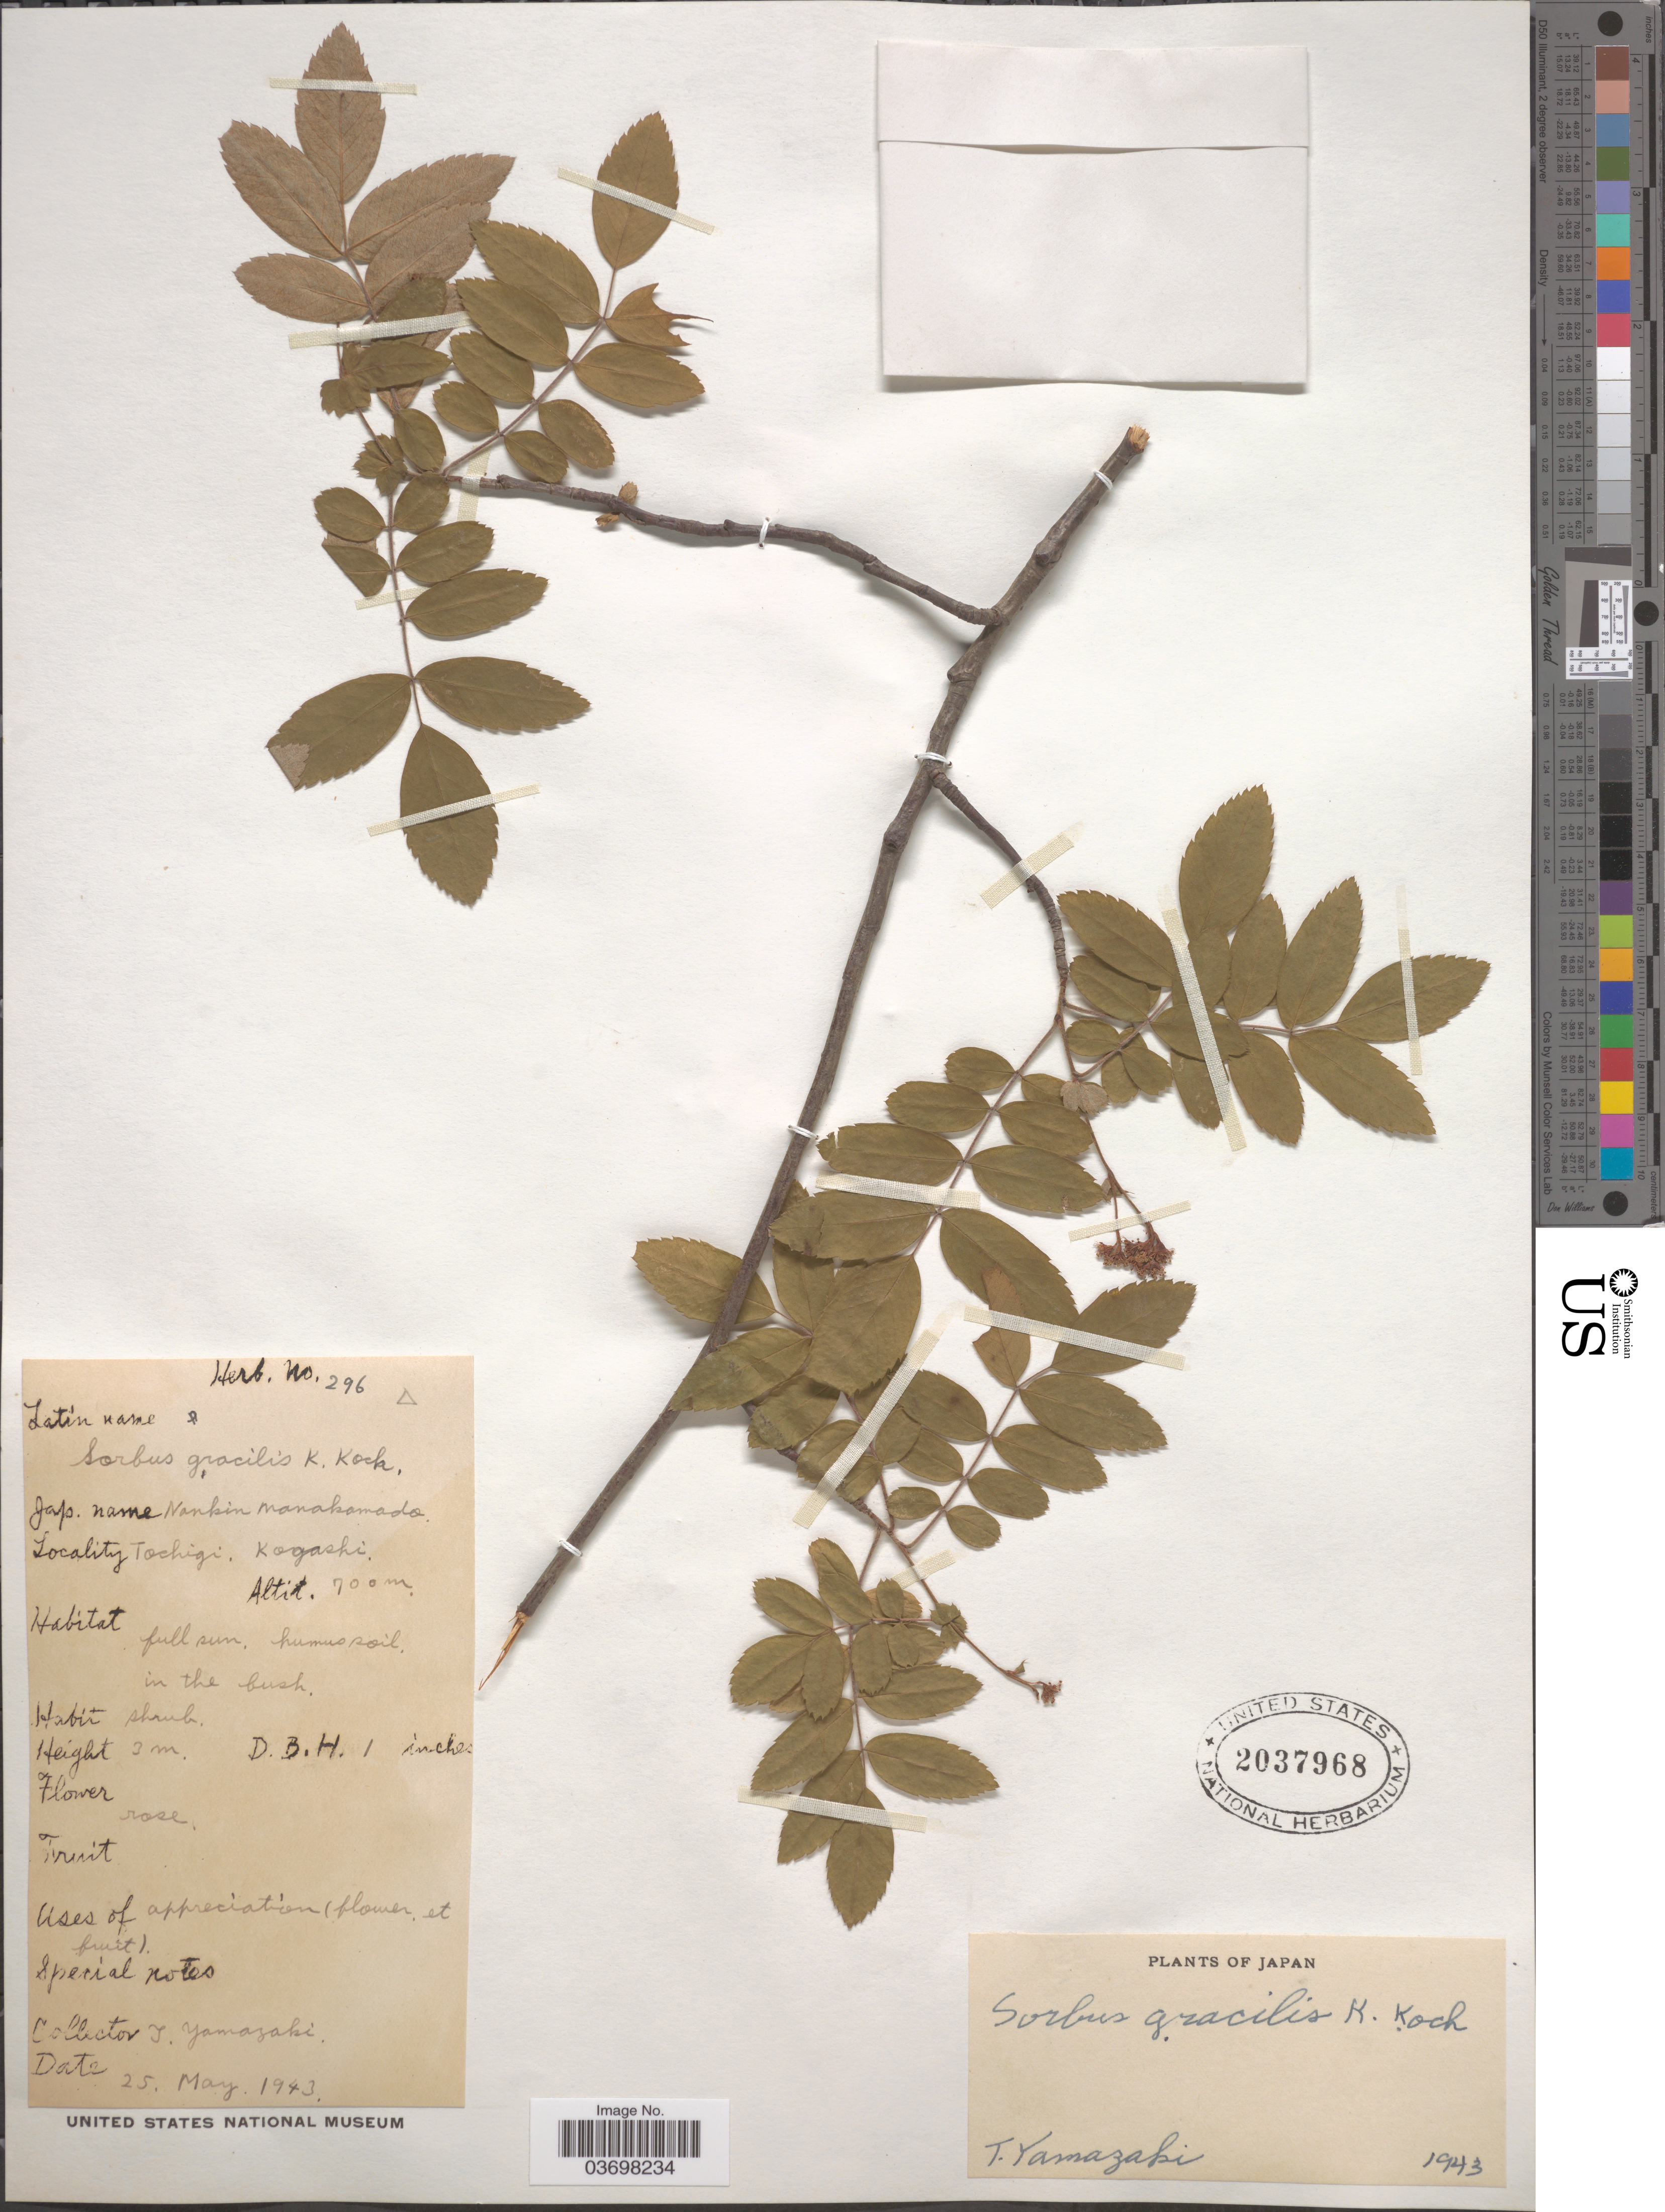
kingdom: Plantae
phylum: Tracheophyta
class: Magnoliopsida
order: Rosales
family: Rosaceae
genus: Sorbus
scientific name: Sorbus gracilis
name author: (Siebold & Zucc.) K. Koch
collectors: T. Yamazaki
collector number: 296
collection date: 1943-05-25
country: Japan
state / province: Totigi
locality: Tochigi. Kogashi.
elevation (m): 700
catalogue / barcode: US 2037968